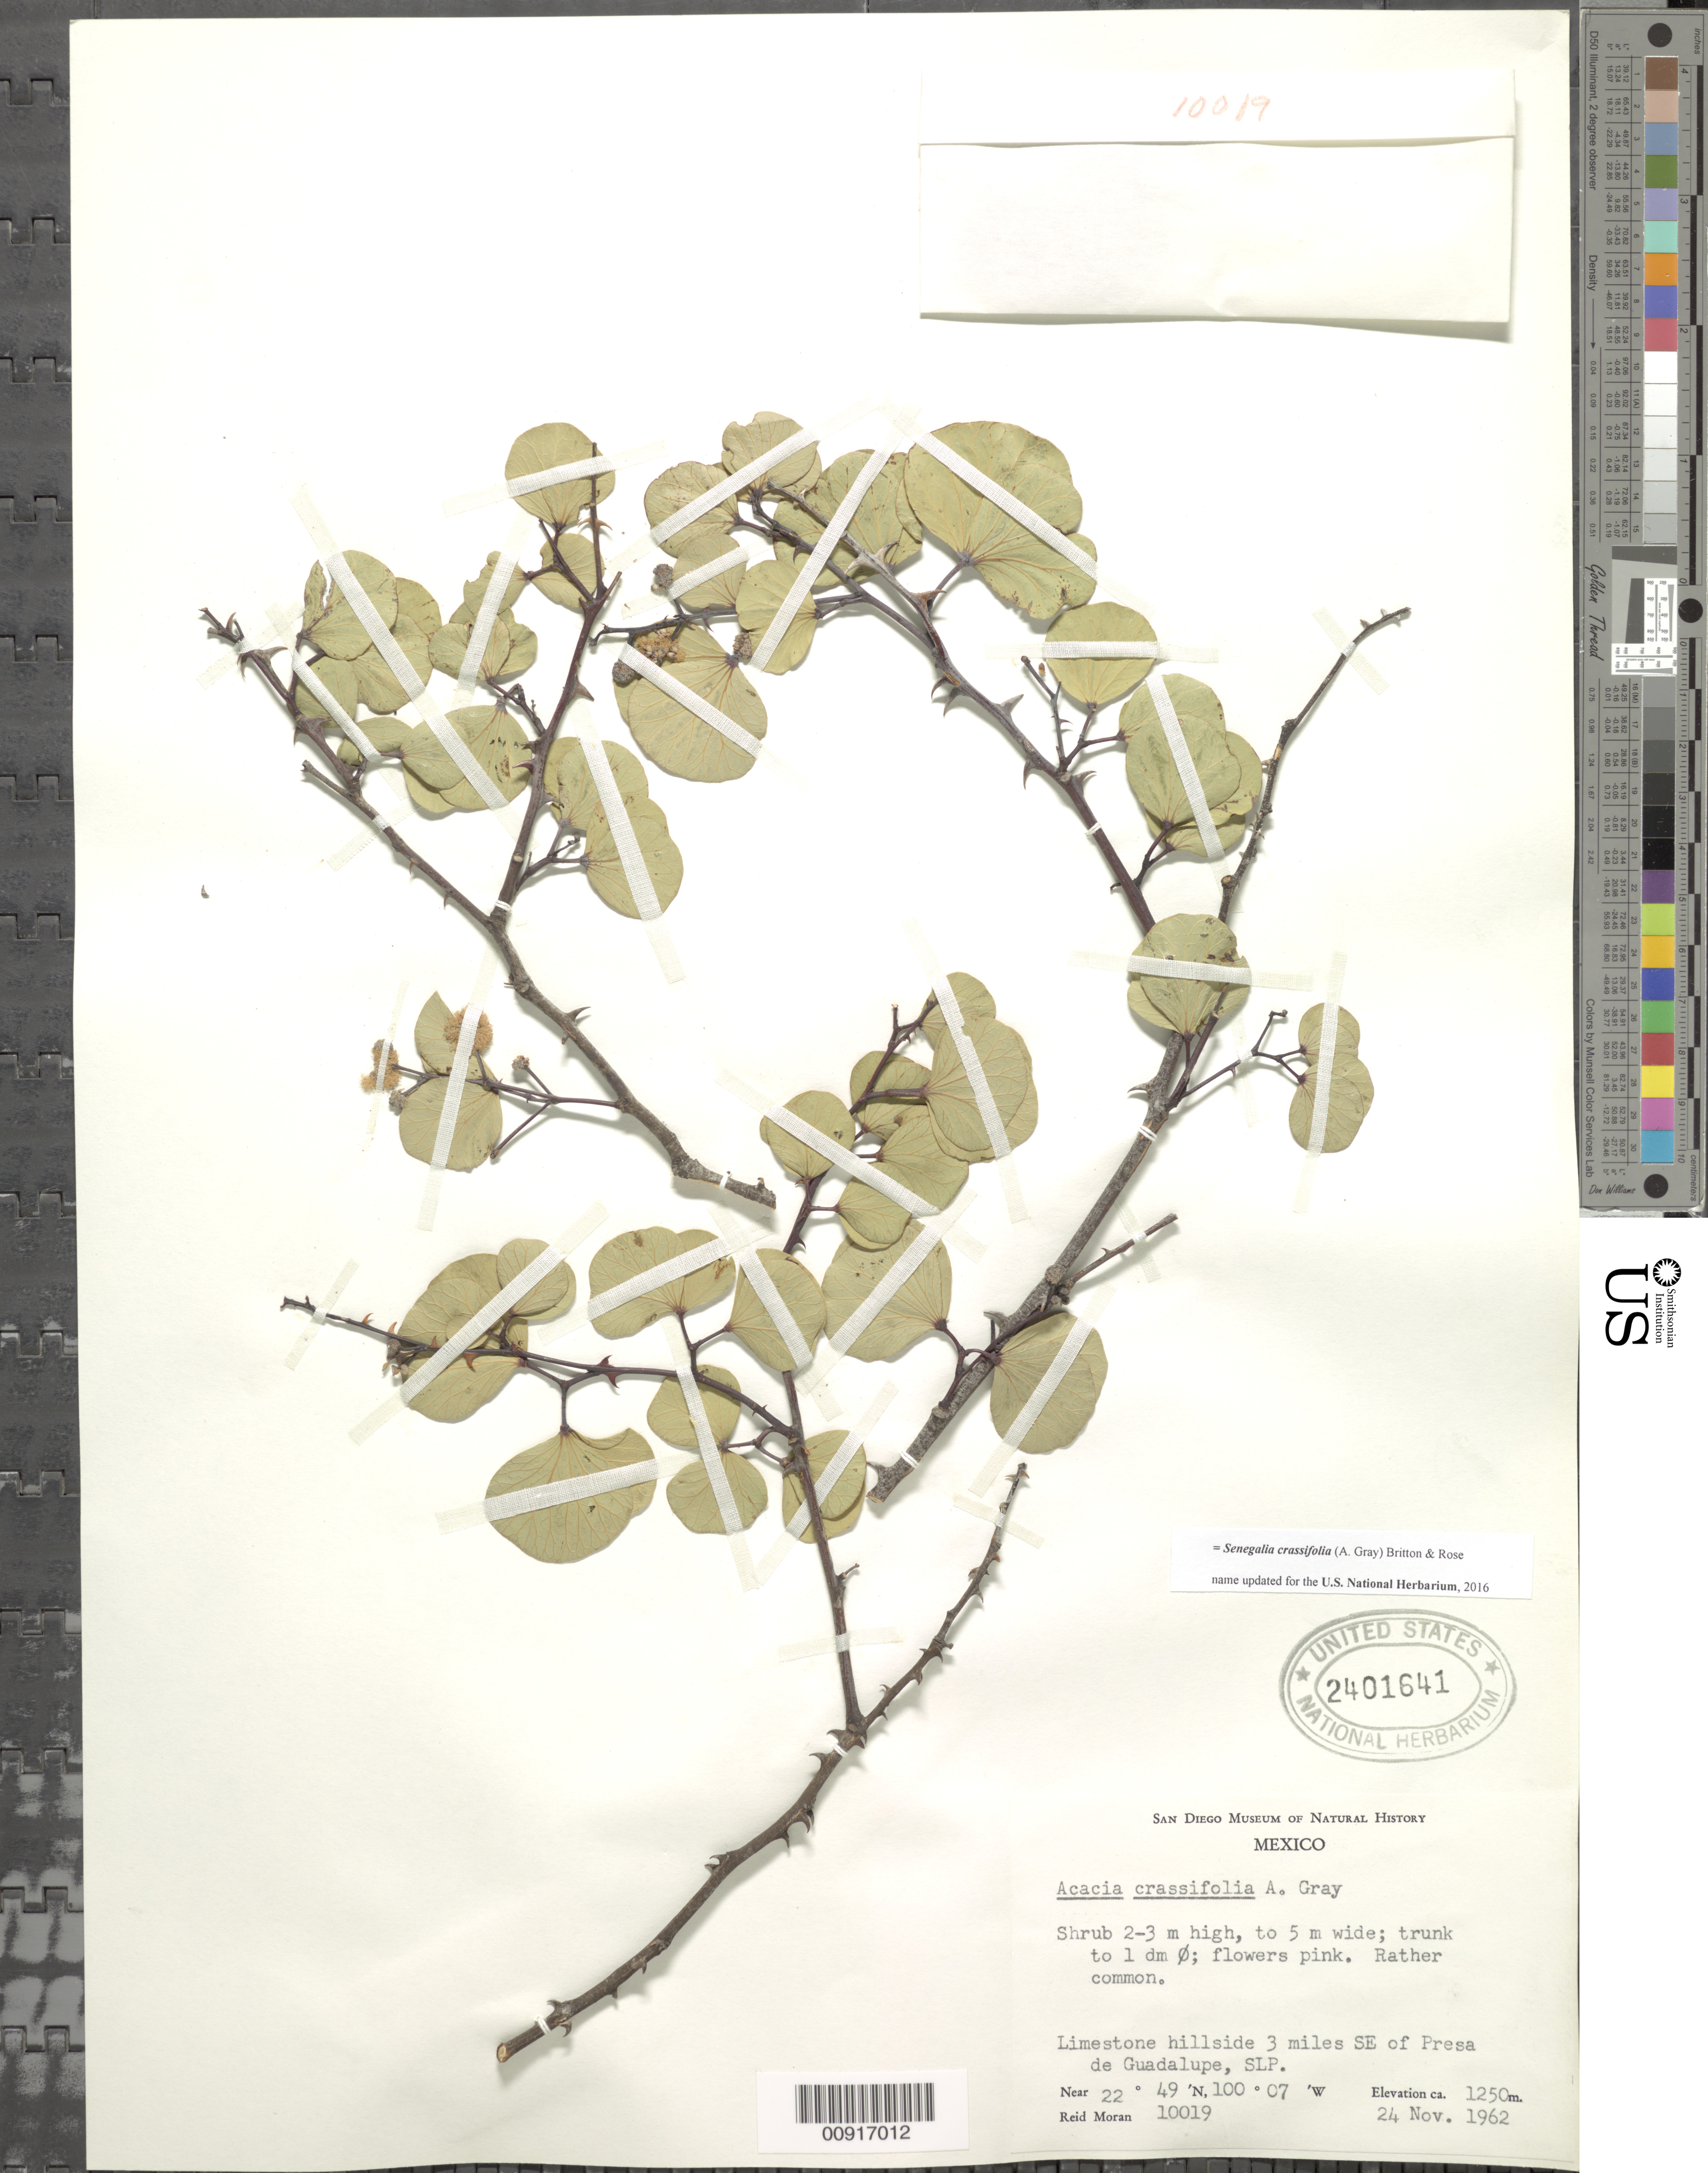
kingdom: Plantae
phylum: Tracheophyta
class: Magnoliopsida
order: Fabales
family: Fabaceae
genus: Senegalia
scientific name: Senegalia crassifolia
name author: (A. Gray) Britton & Rose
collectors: R. V. Moran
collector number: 10019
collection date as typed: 24 Nov 1962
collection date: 1962-11-24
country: Mexico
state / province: San Luis Potosí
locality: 3 miles SE of Presa de Guadalupe, S.L.P.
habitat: Limestone hillside.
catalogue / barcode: US 2401641